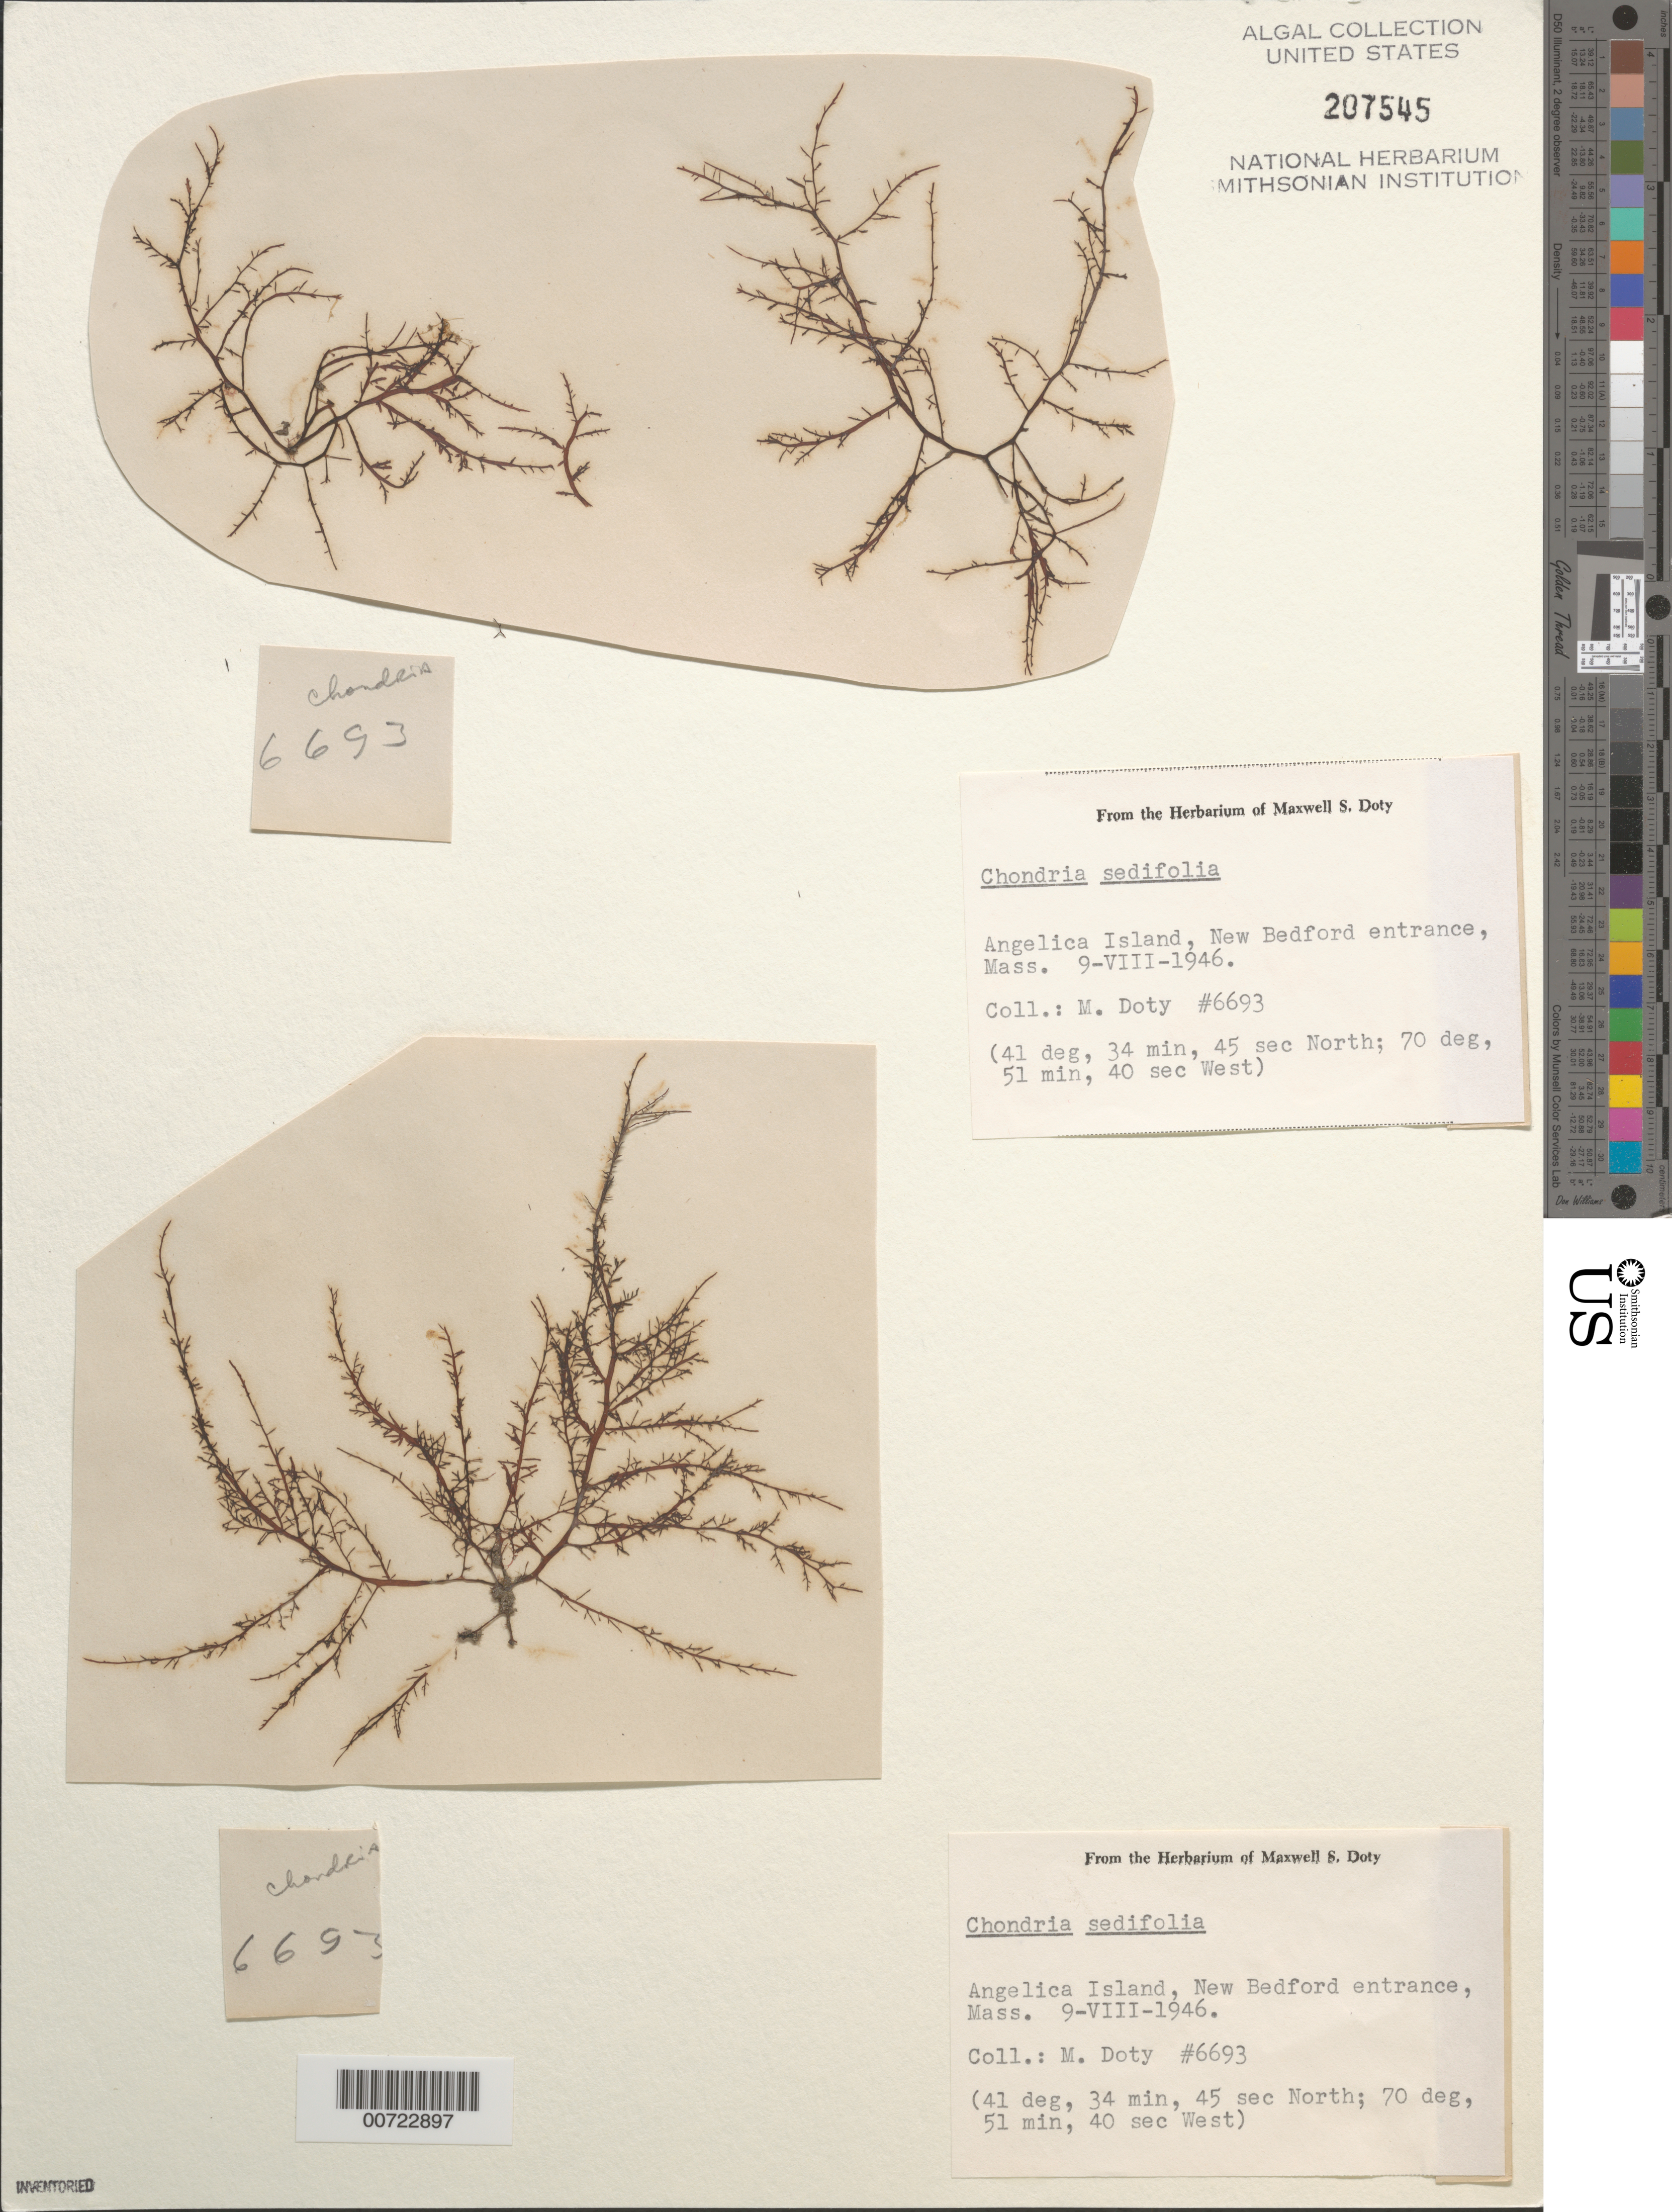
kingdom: Plantae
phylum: Rhodophyta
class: Florideophyceae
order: Ceramiales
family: Rhodomelaceae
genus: Chondria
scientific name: Chondria sedifolia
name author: Harv.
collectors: M. S. Doty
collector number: MSD 6693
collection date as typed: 09 Aug 1946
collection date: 1946-08-09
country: United States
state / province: Massachusetts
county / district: Bristol County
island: Angelica Island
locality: New Bedford entrance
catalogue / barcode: US 207545